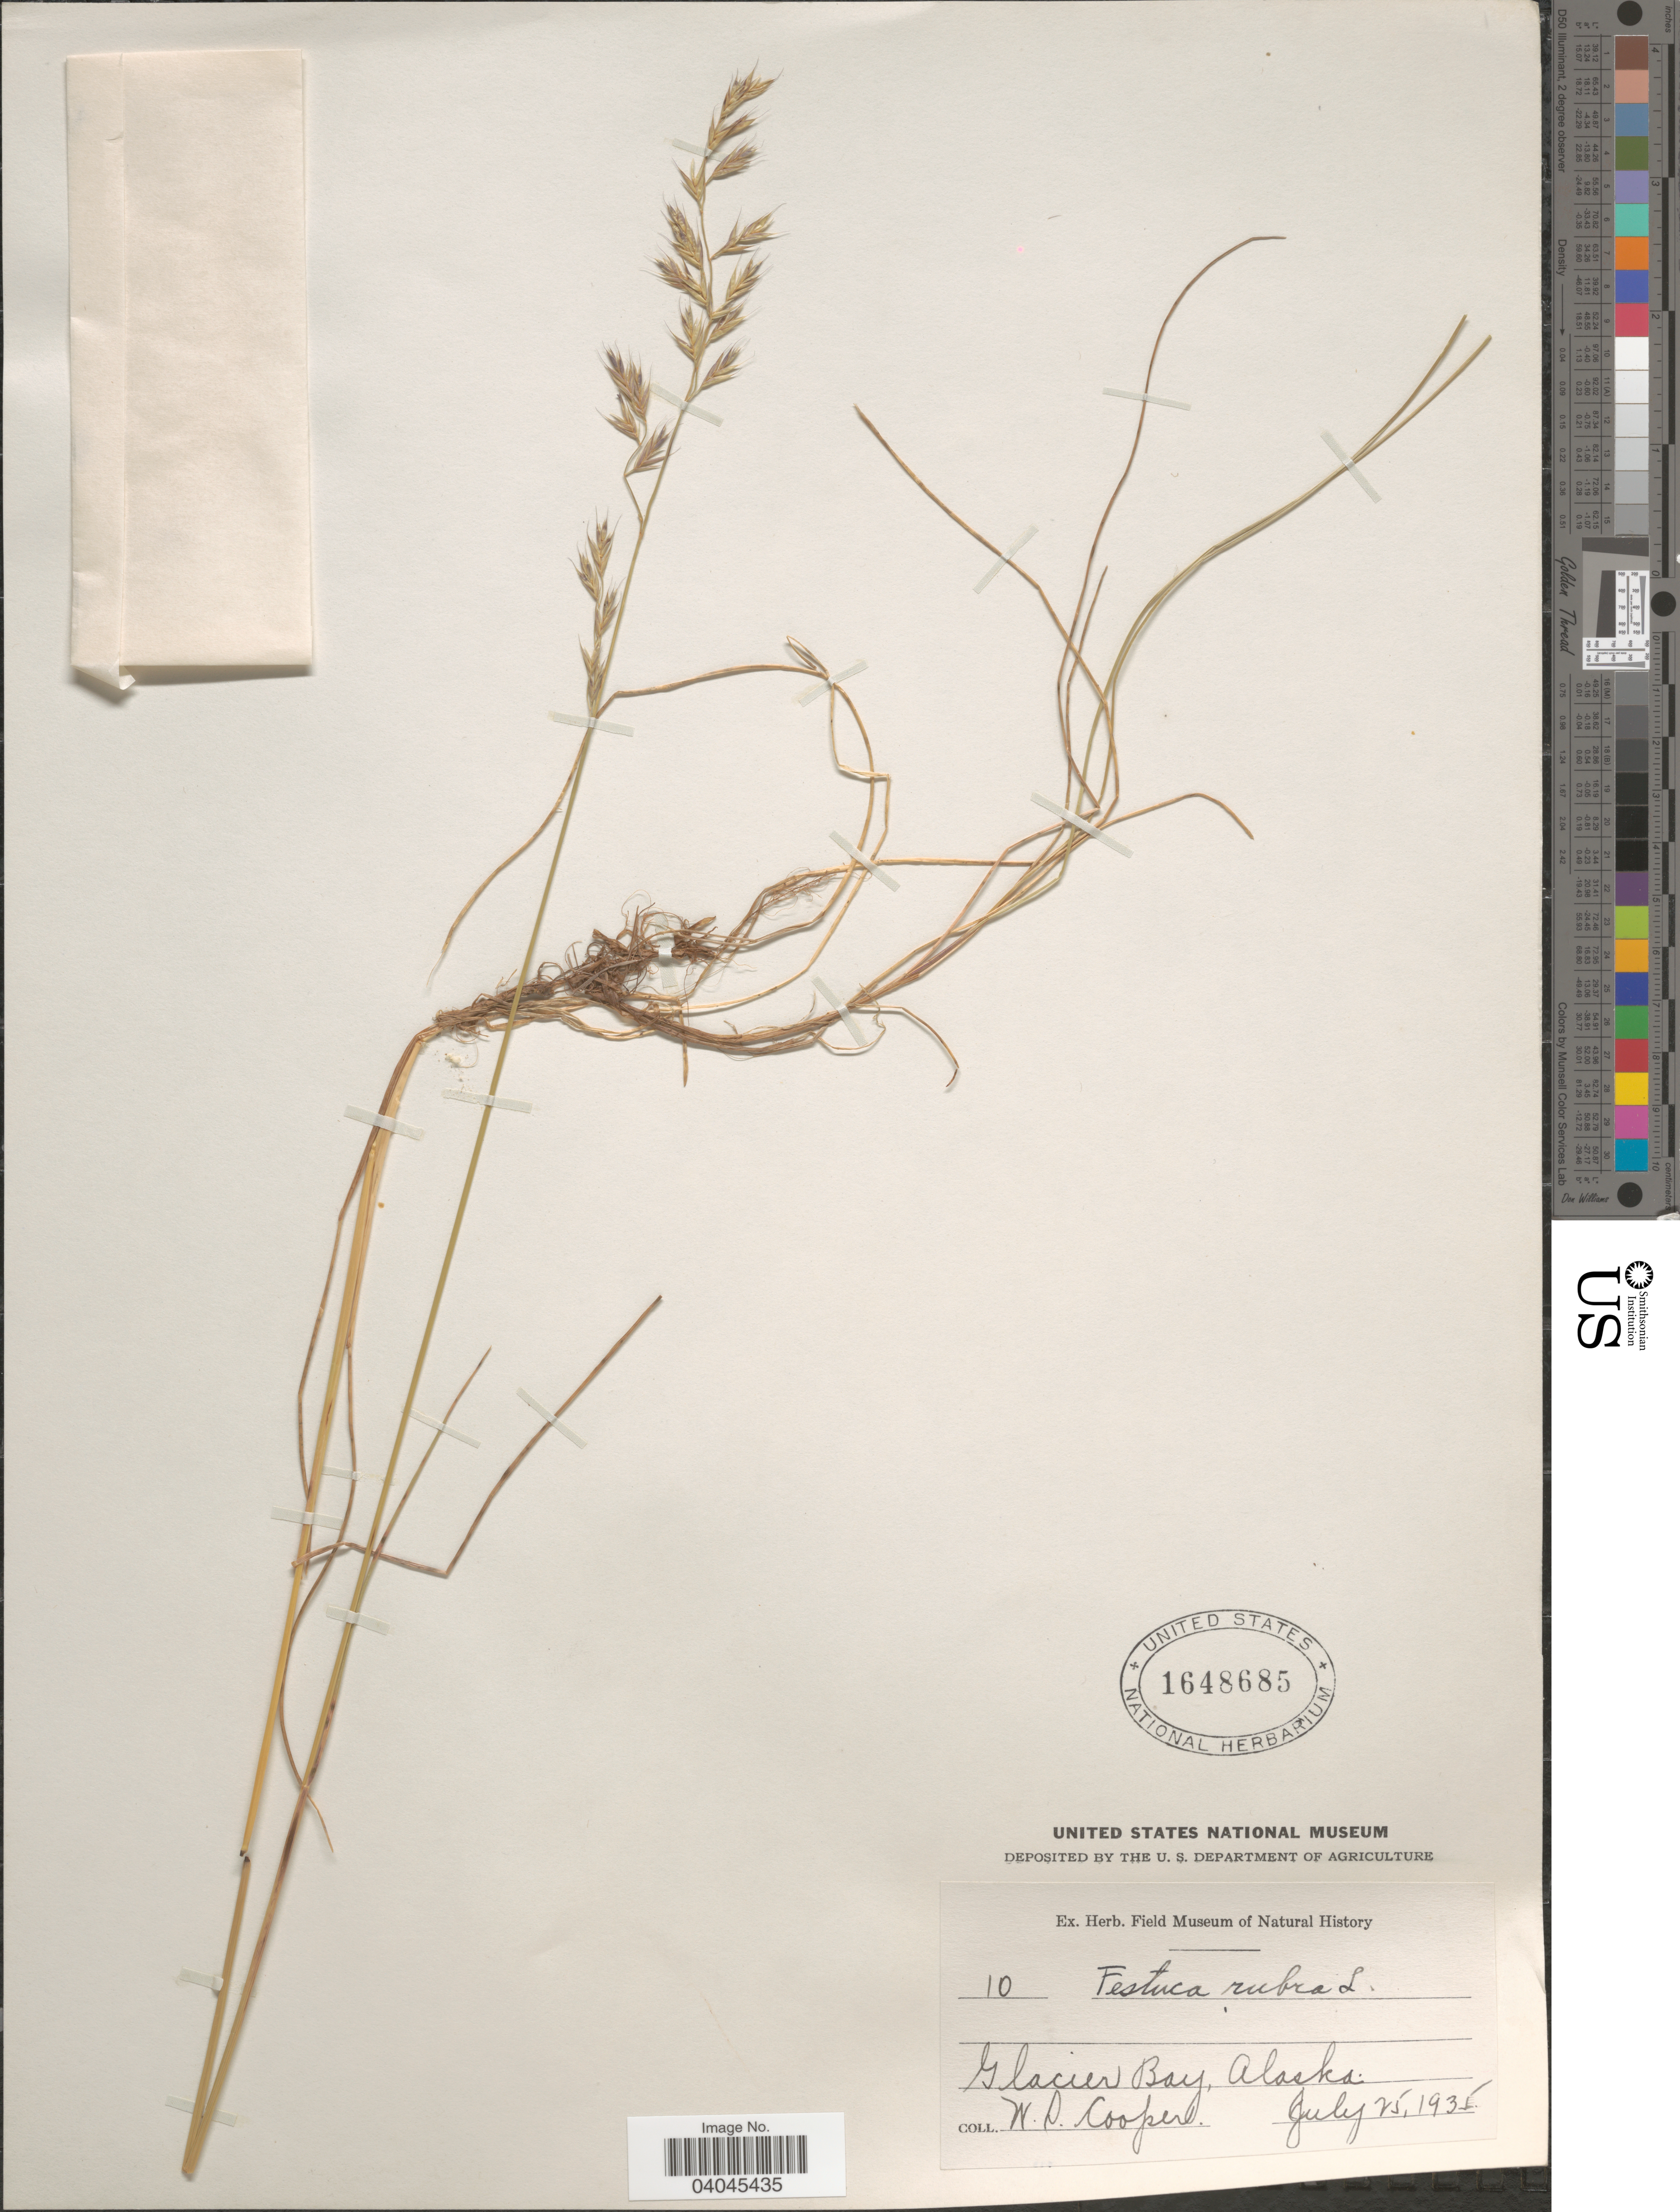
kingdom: Plantae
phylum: Tracheophyta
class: Liliopsida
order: Poales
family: Poaceae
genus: Festuca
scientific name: Festuca rubra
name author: L.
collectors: W. Cooper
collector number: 10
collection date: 1935-07-25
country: United States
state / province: Alaska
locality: Glacier Bay.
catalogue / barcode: US 1648685